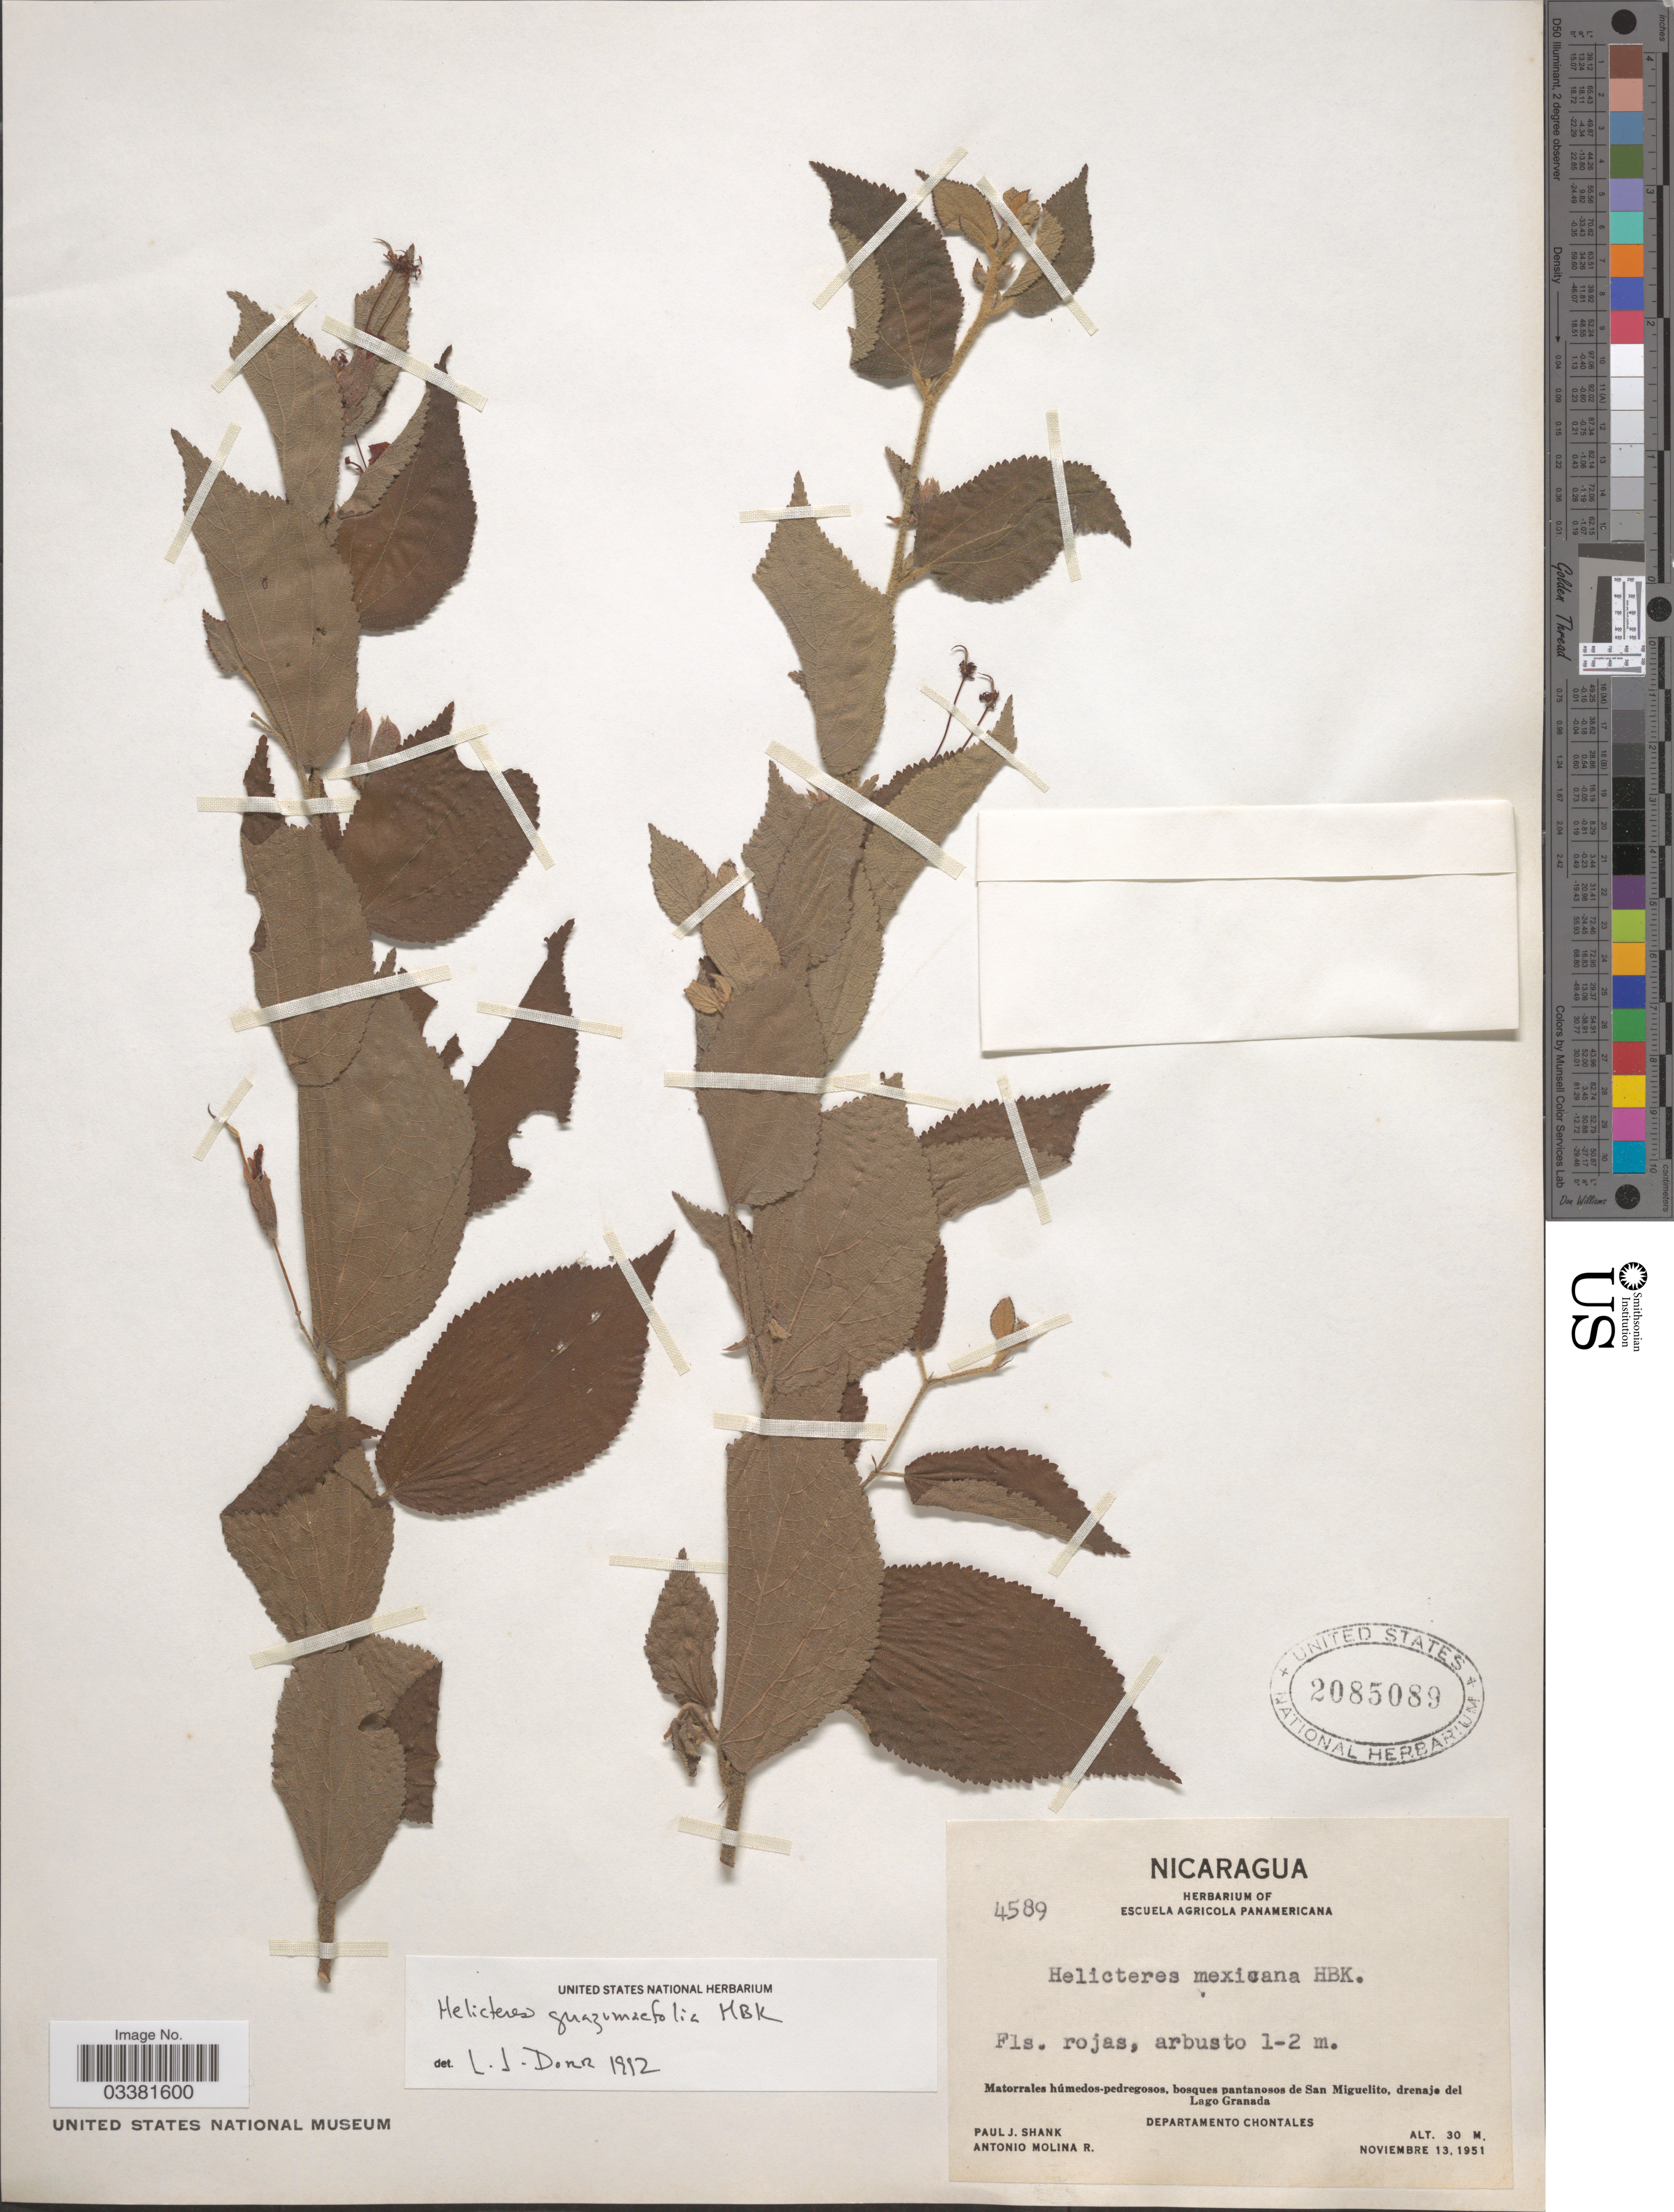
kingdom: Plantae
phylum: Tracheophyta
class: Magnoliopsida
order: Malvales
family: Malvaceae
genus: Helicteres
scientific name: Helicteres guazumifolia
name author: Kunth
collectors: P. J. Shank & A. Molina R.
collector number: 4589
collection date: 1951-11-13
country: Nicaragua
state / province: Chontales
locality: Matorrales húmedos-pedregosos, bosques pantanosos de San Miguelito, drenaje del Lago Granada. Departamento Chontales.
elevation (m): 30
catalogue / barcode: US 2085089